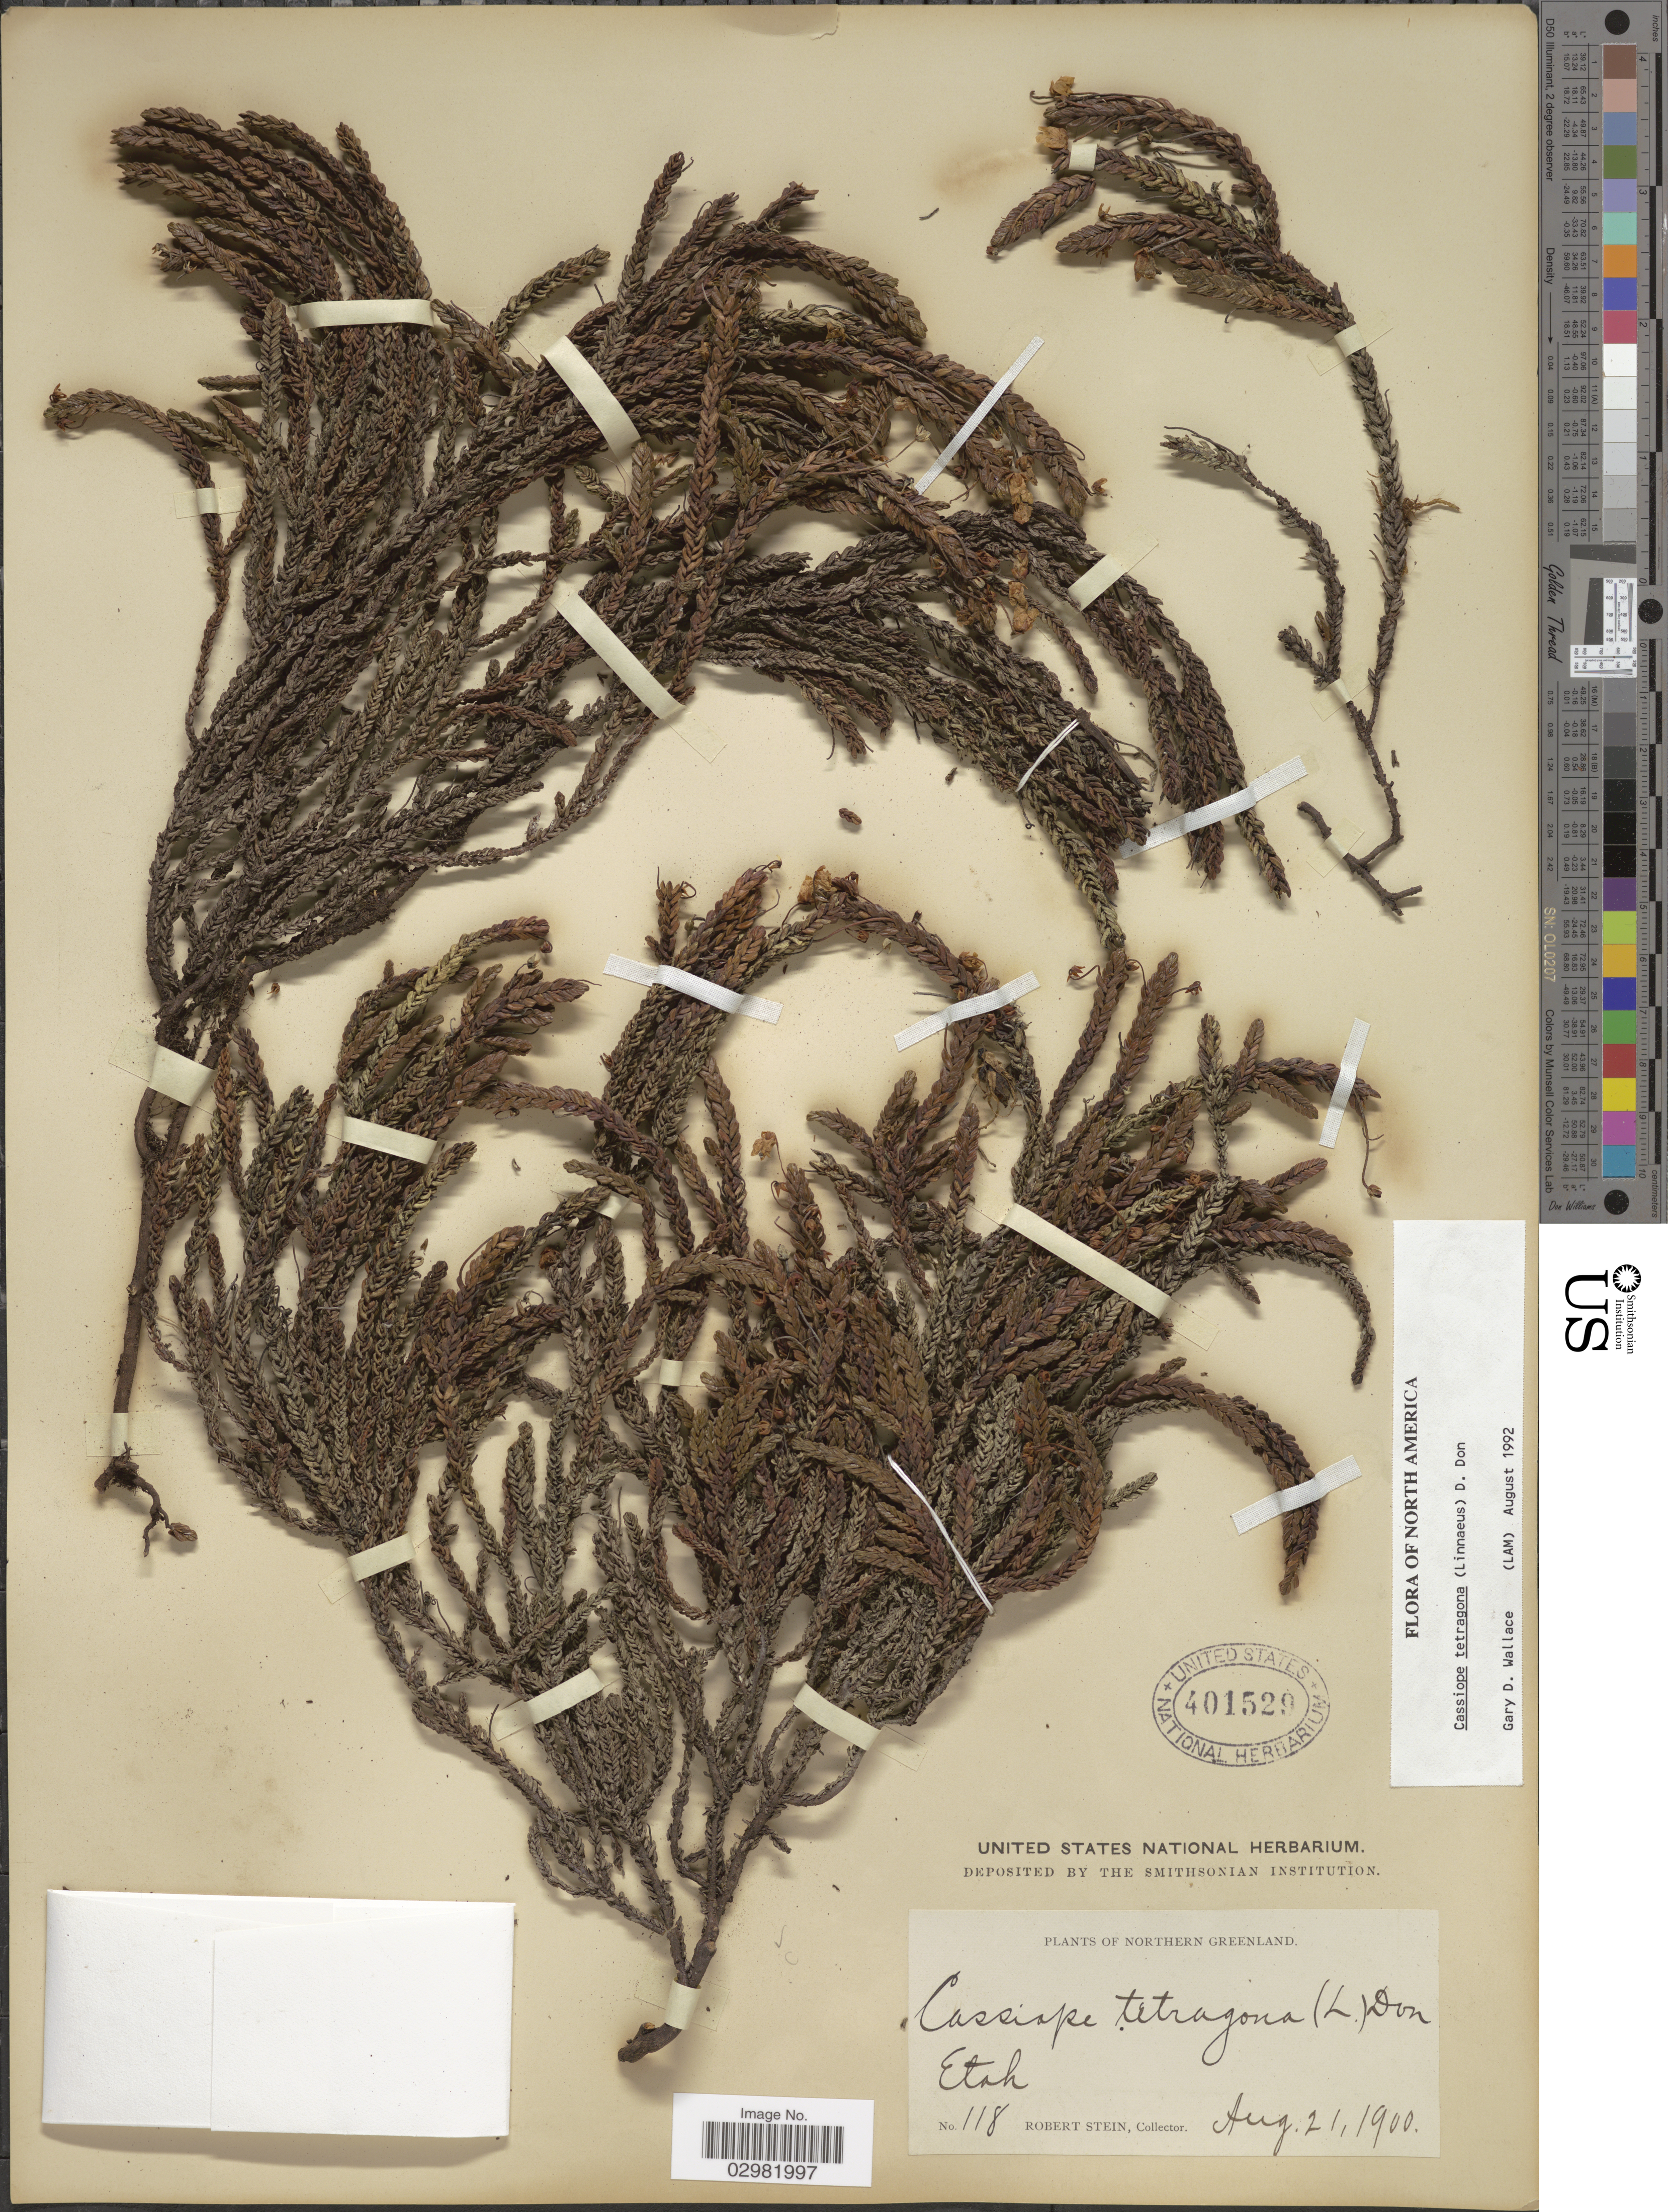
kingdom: Plantae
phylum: Tracheophyta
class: Magnoliopsida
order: Ericales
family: Ericaceae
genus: Cassiope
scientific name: Cassiope tetragona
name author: (L.) D. Don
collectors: R. Stein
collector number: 118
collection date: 1900-08-21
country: Greenland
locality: Northern Greenland. Etah.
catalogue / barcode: US 401529